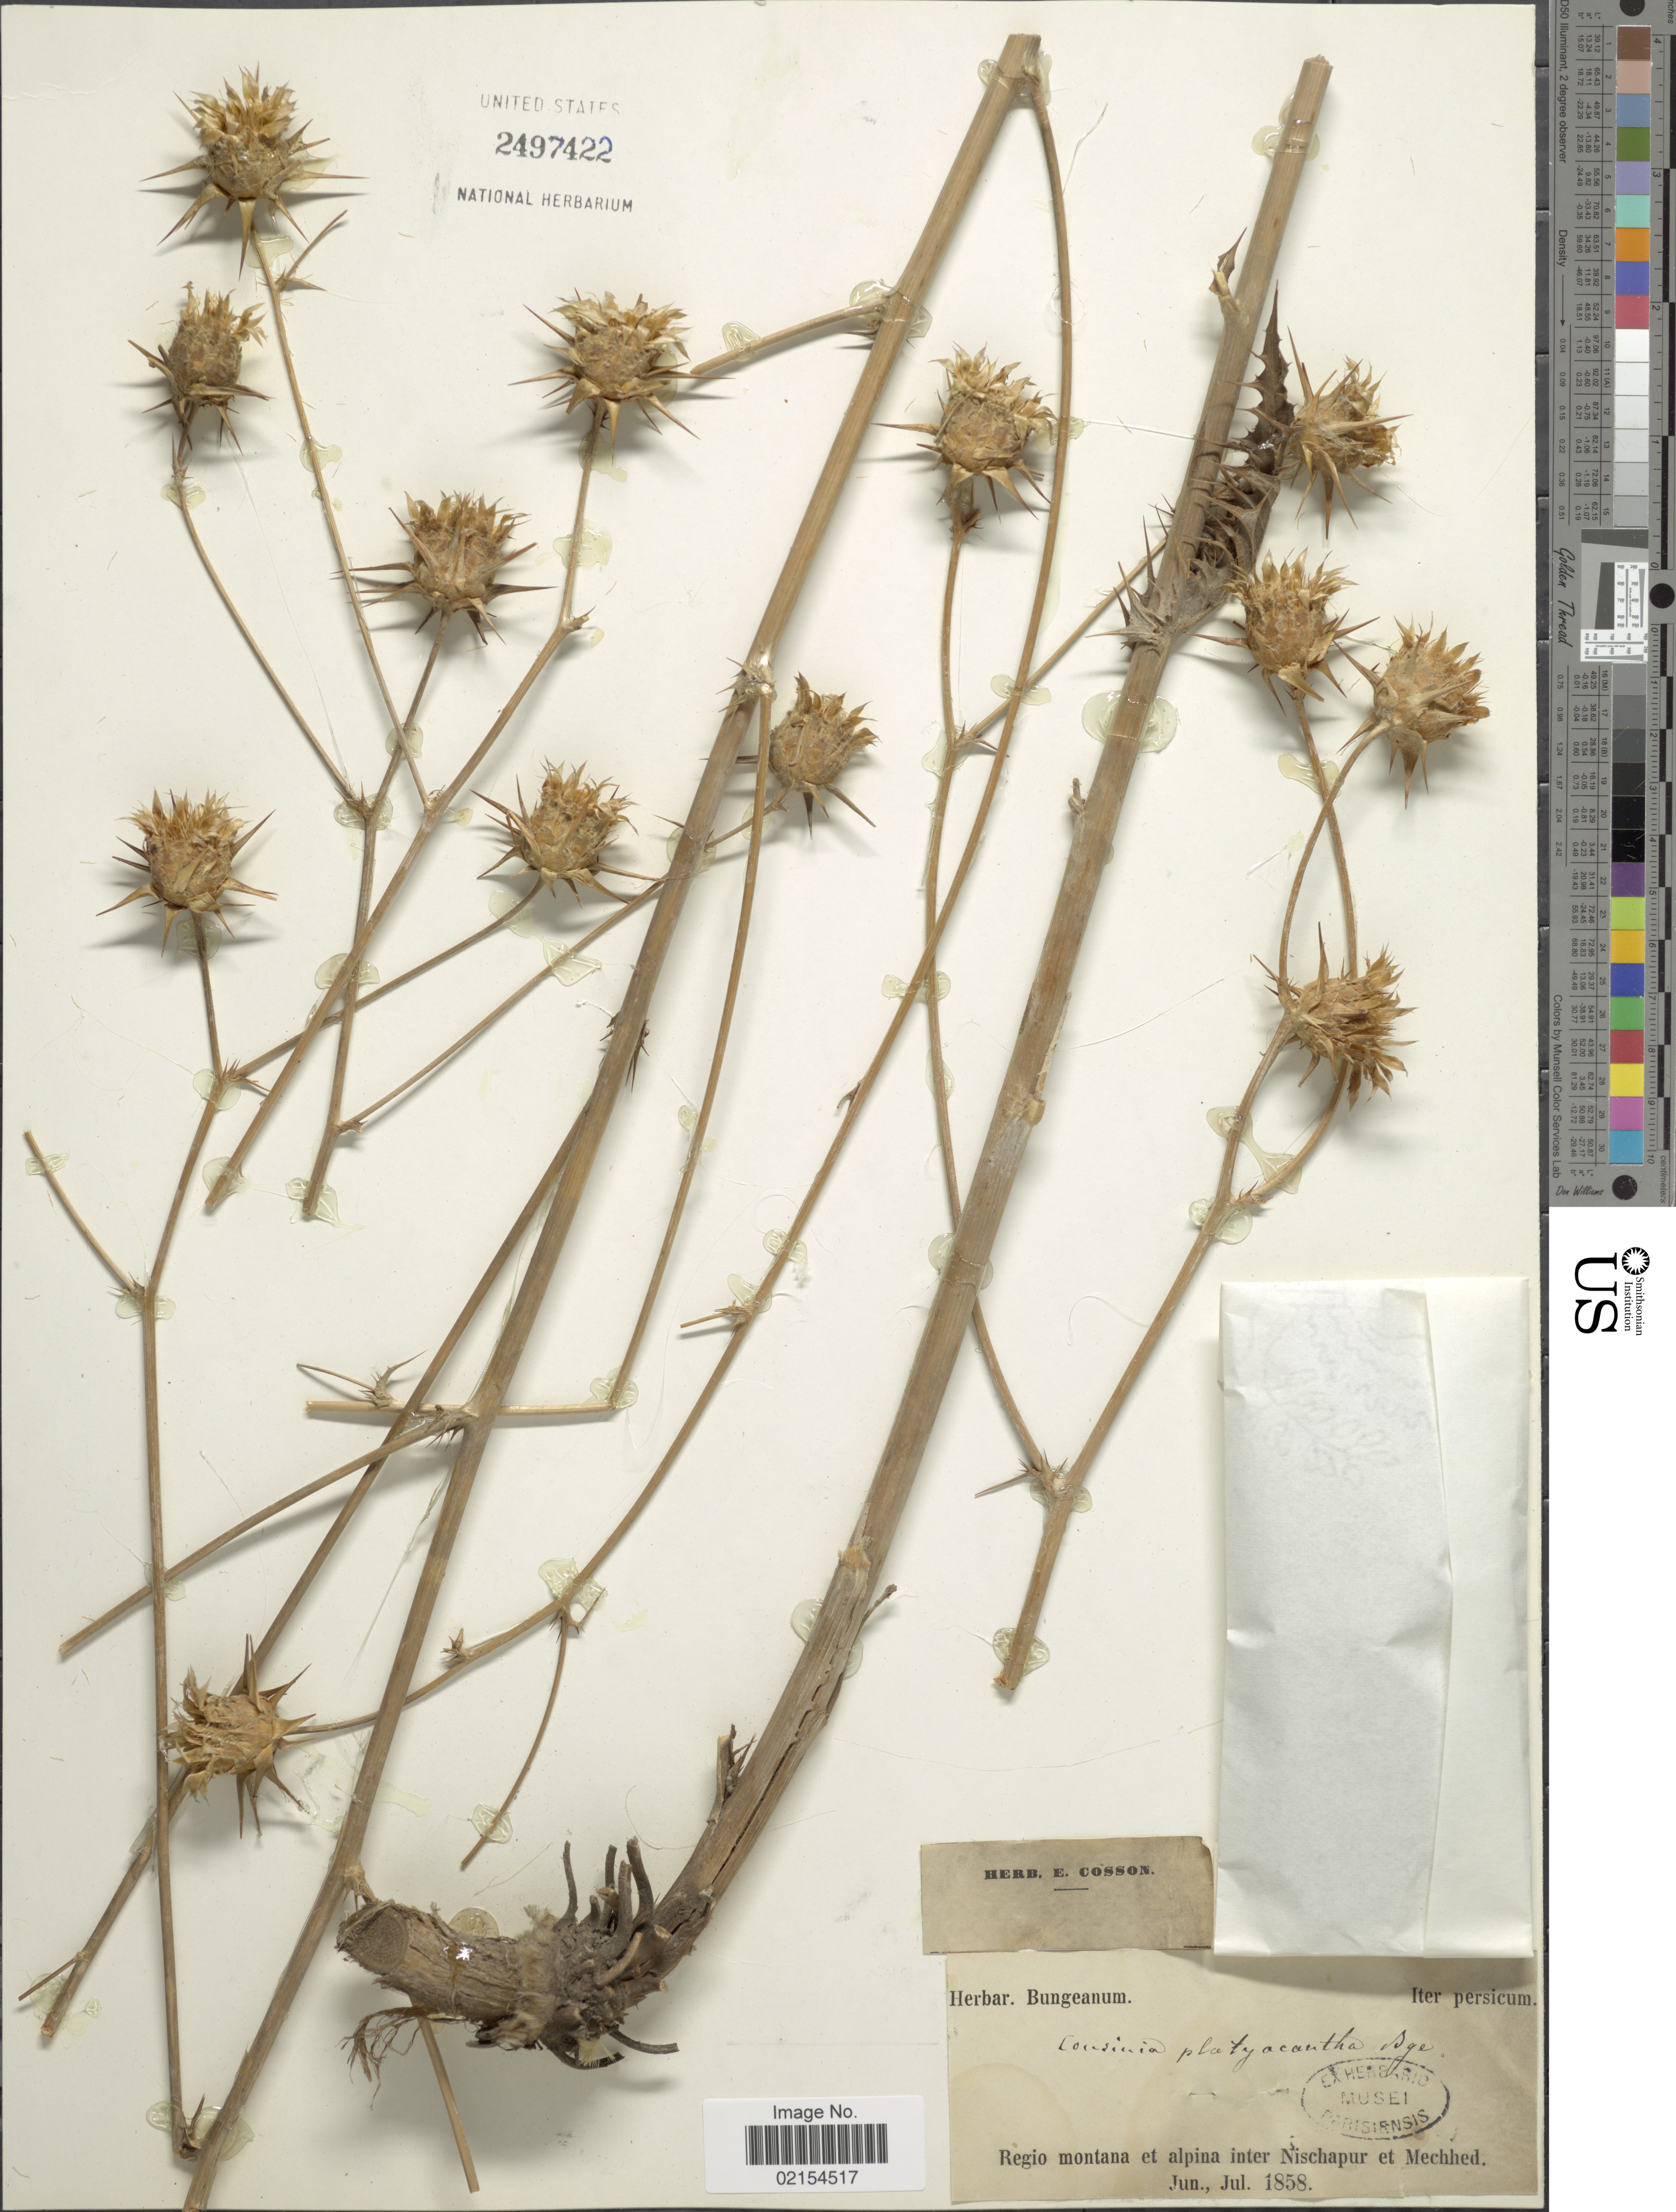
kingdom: Plantae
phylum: Tracheophyta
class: Magnoliopsida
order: Asterales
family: Asteraceae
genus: Cousinia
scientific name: Cousinia platyacantha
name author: Bunge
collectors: ex herb. Bunge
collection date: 1858-06/1858-07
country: Iran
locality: Iter Persicum, Regio montana et alpina inter Nischapur et Mechhed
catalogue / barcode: US 2497422